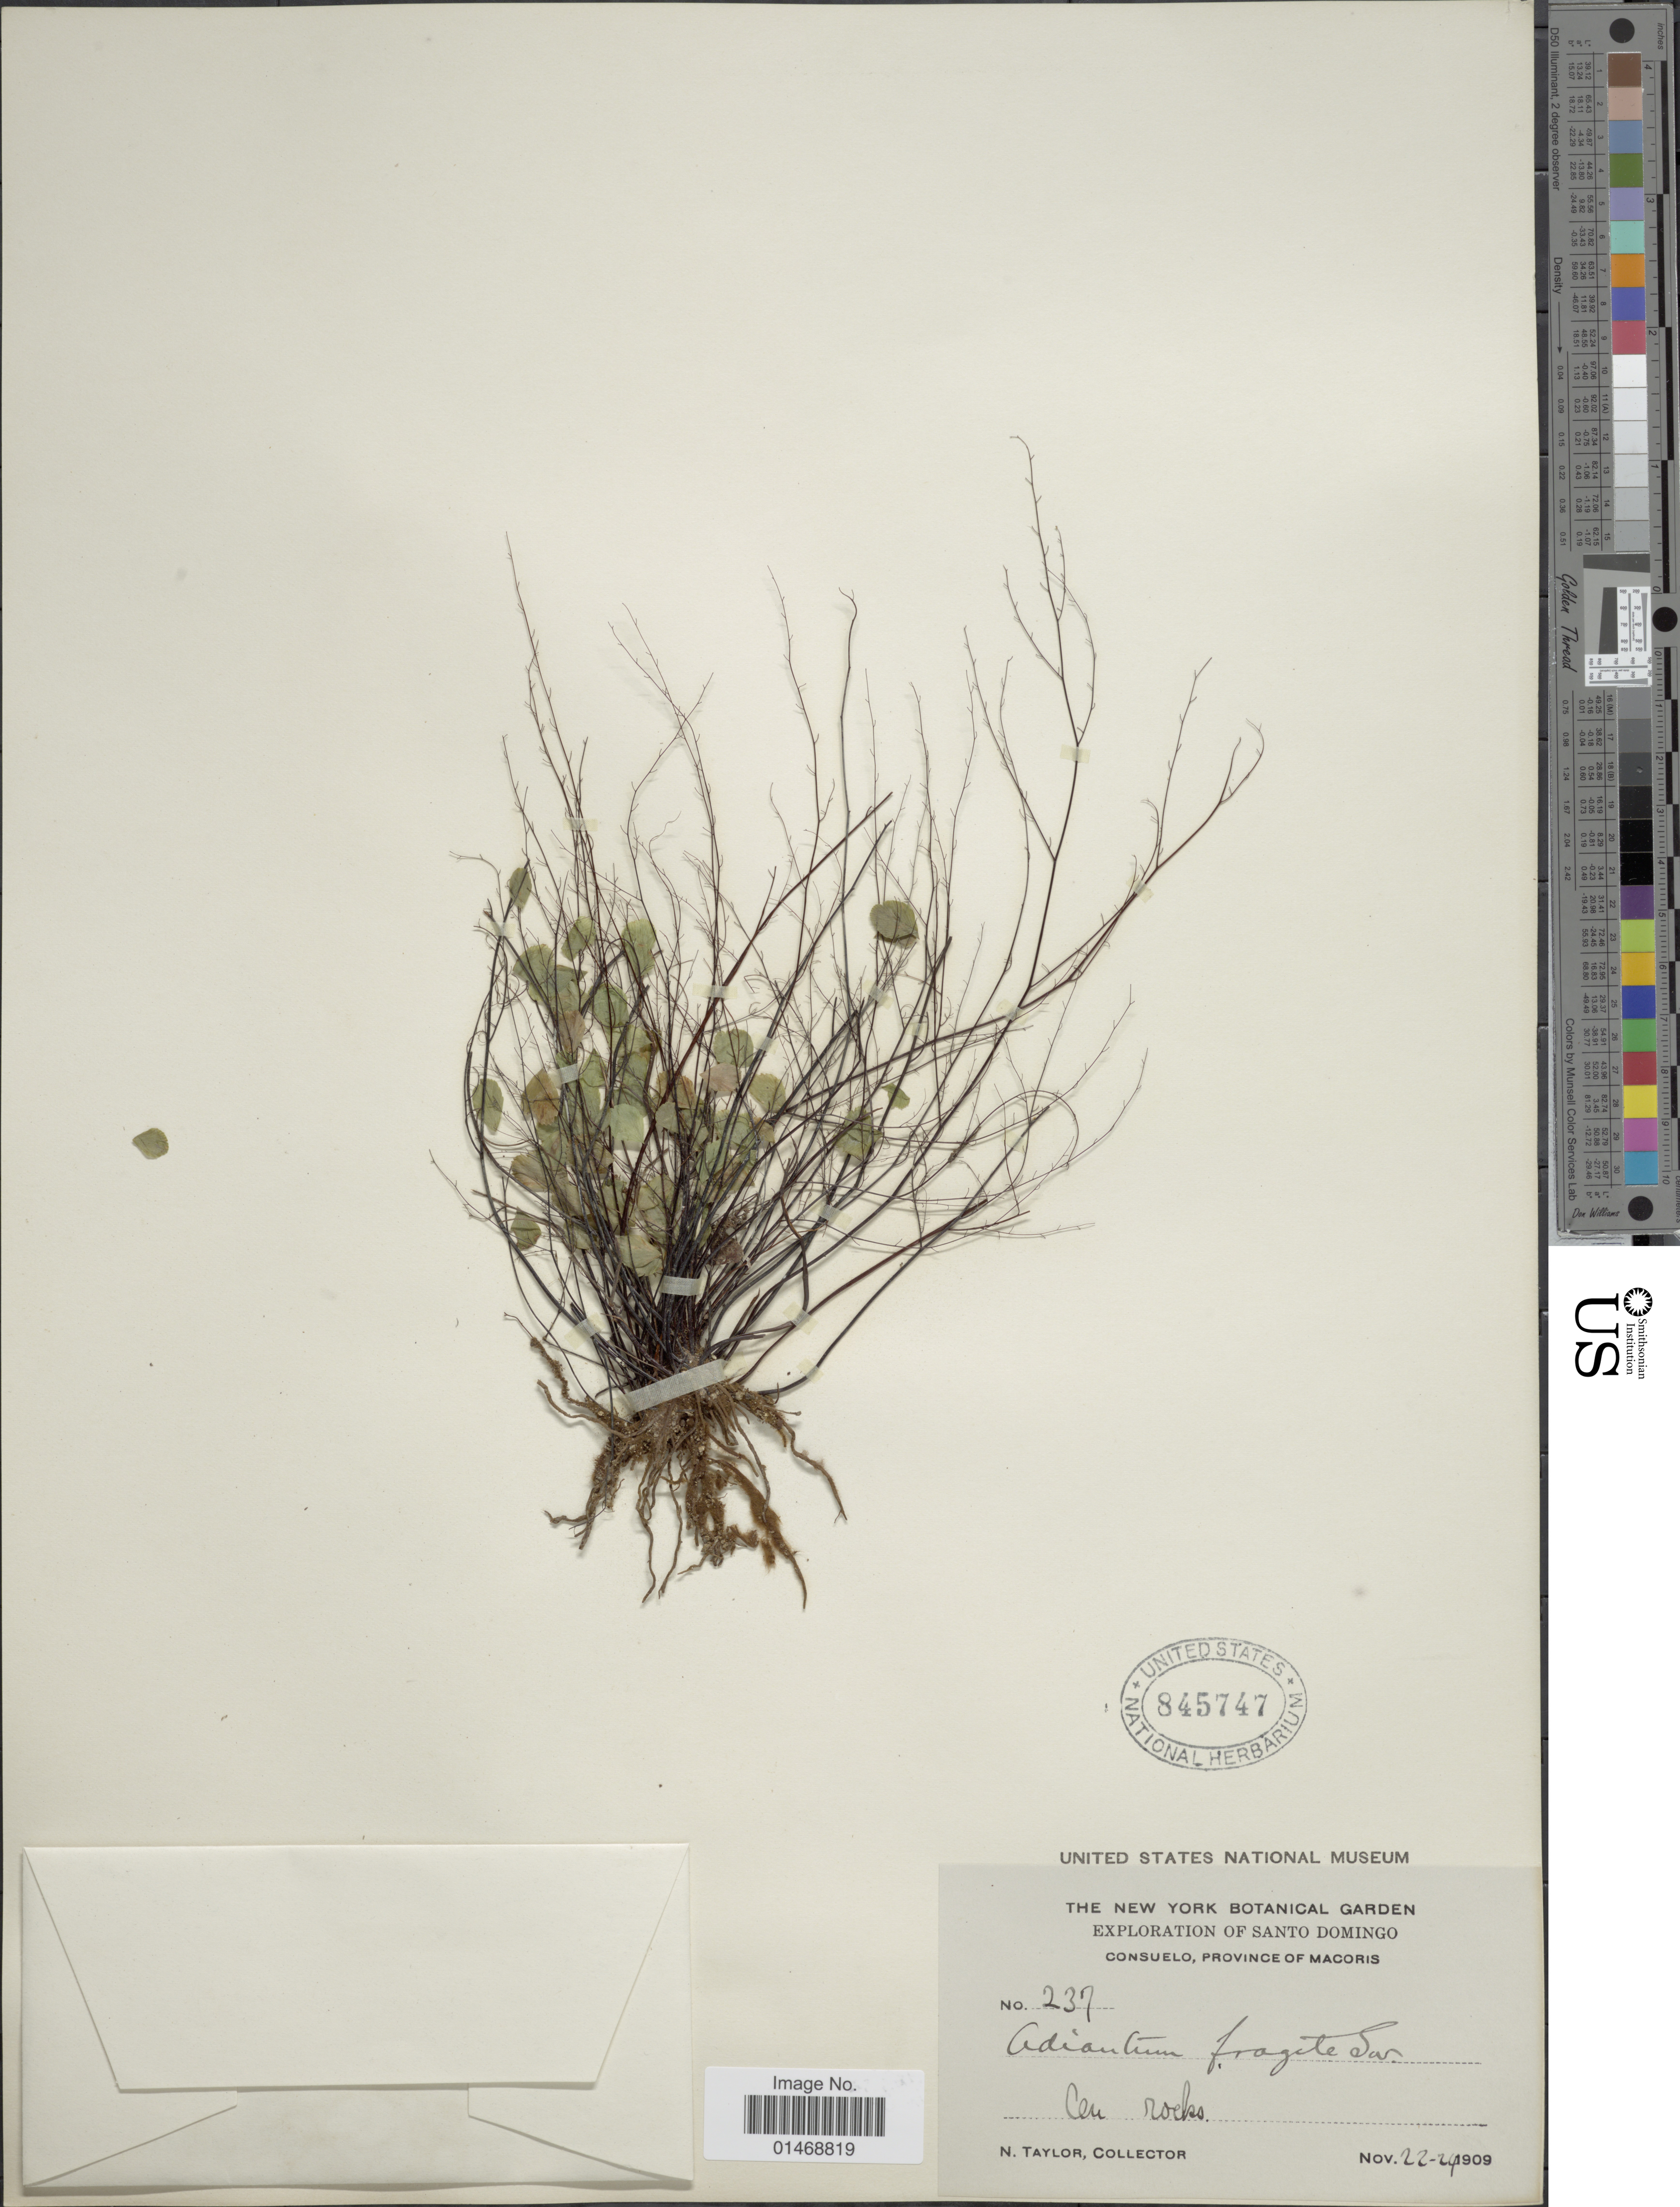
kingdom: Plantae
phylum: Tracheophyta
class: Polypodiopsida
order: Polypodiales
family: Pteridaceae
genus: Adiantum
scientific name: Adiantum fragile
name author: Sw.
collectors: N. Taylor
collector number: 237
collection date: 1909-11-22/1909-11-24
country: Dominican Republic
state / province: San Pedro de Macorís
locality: Consuelo, province of Macoris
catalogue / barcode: US 845747